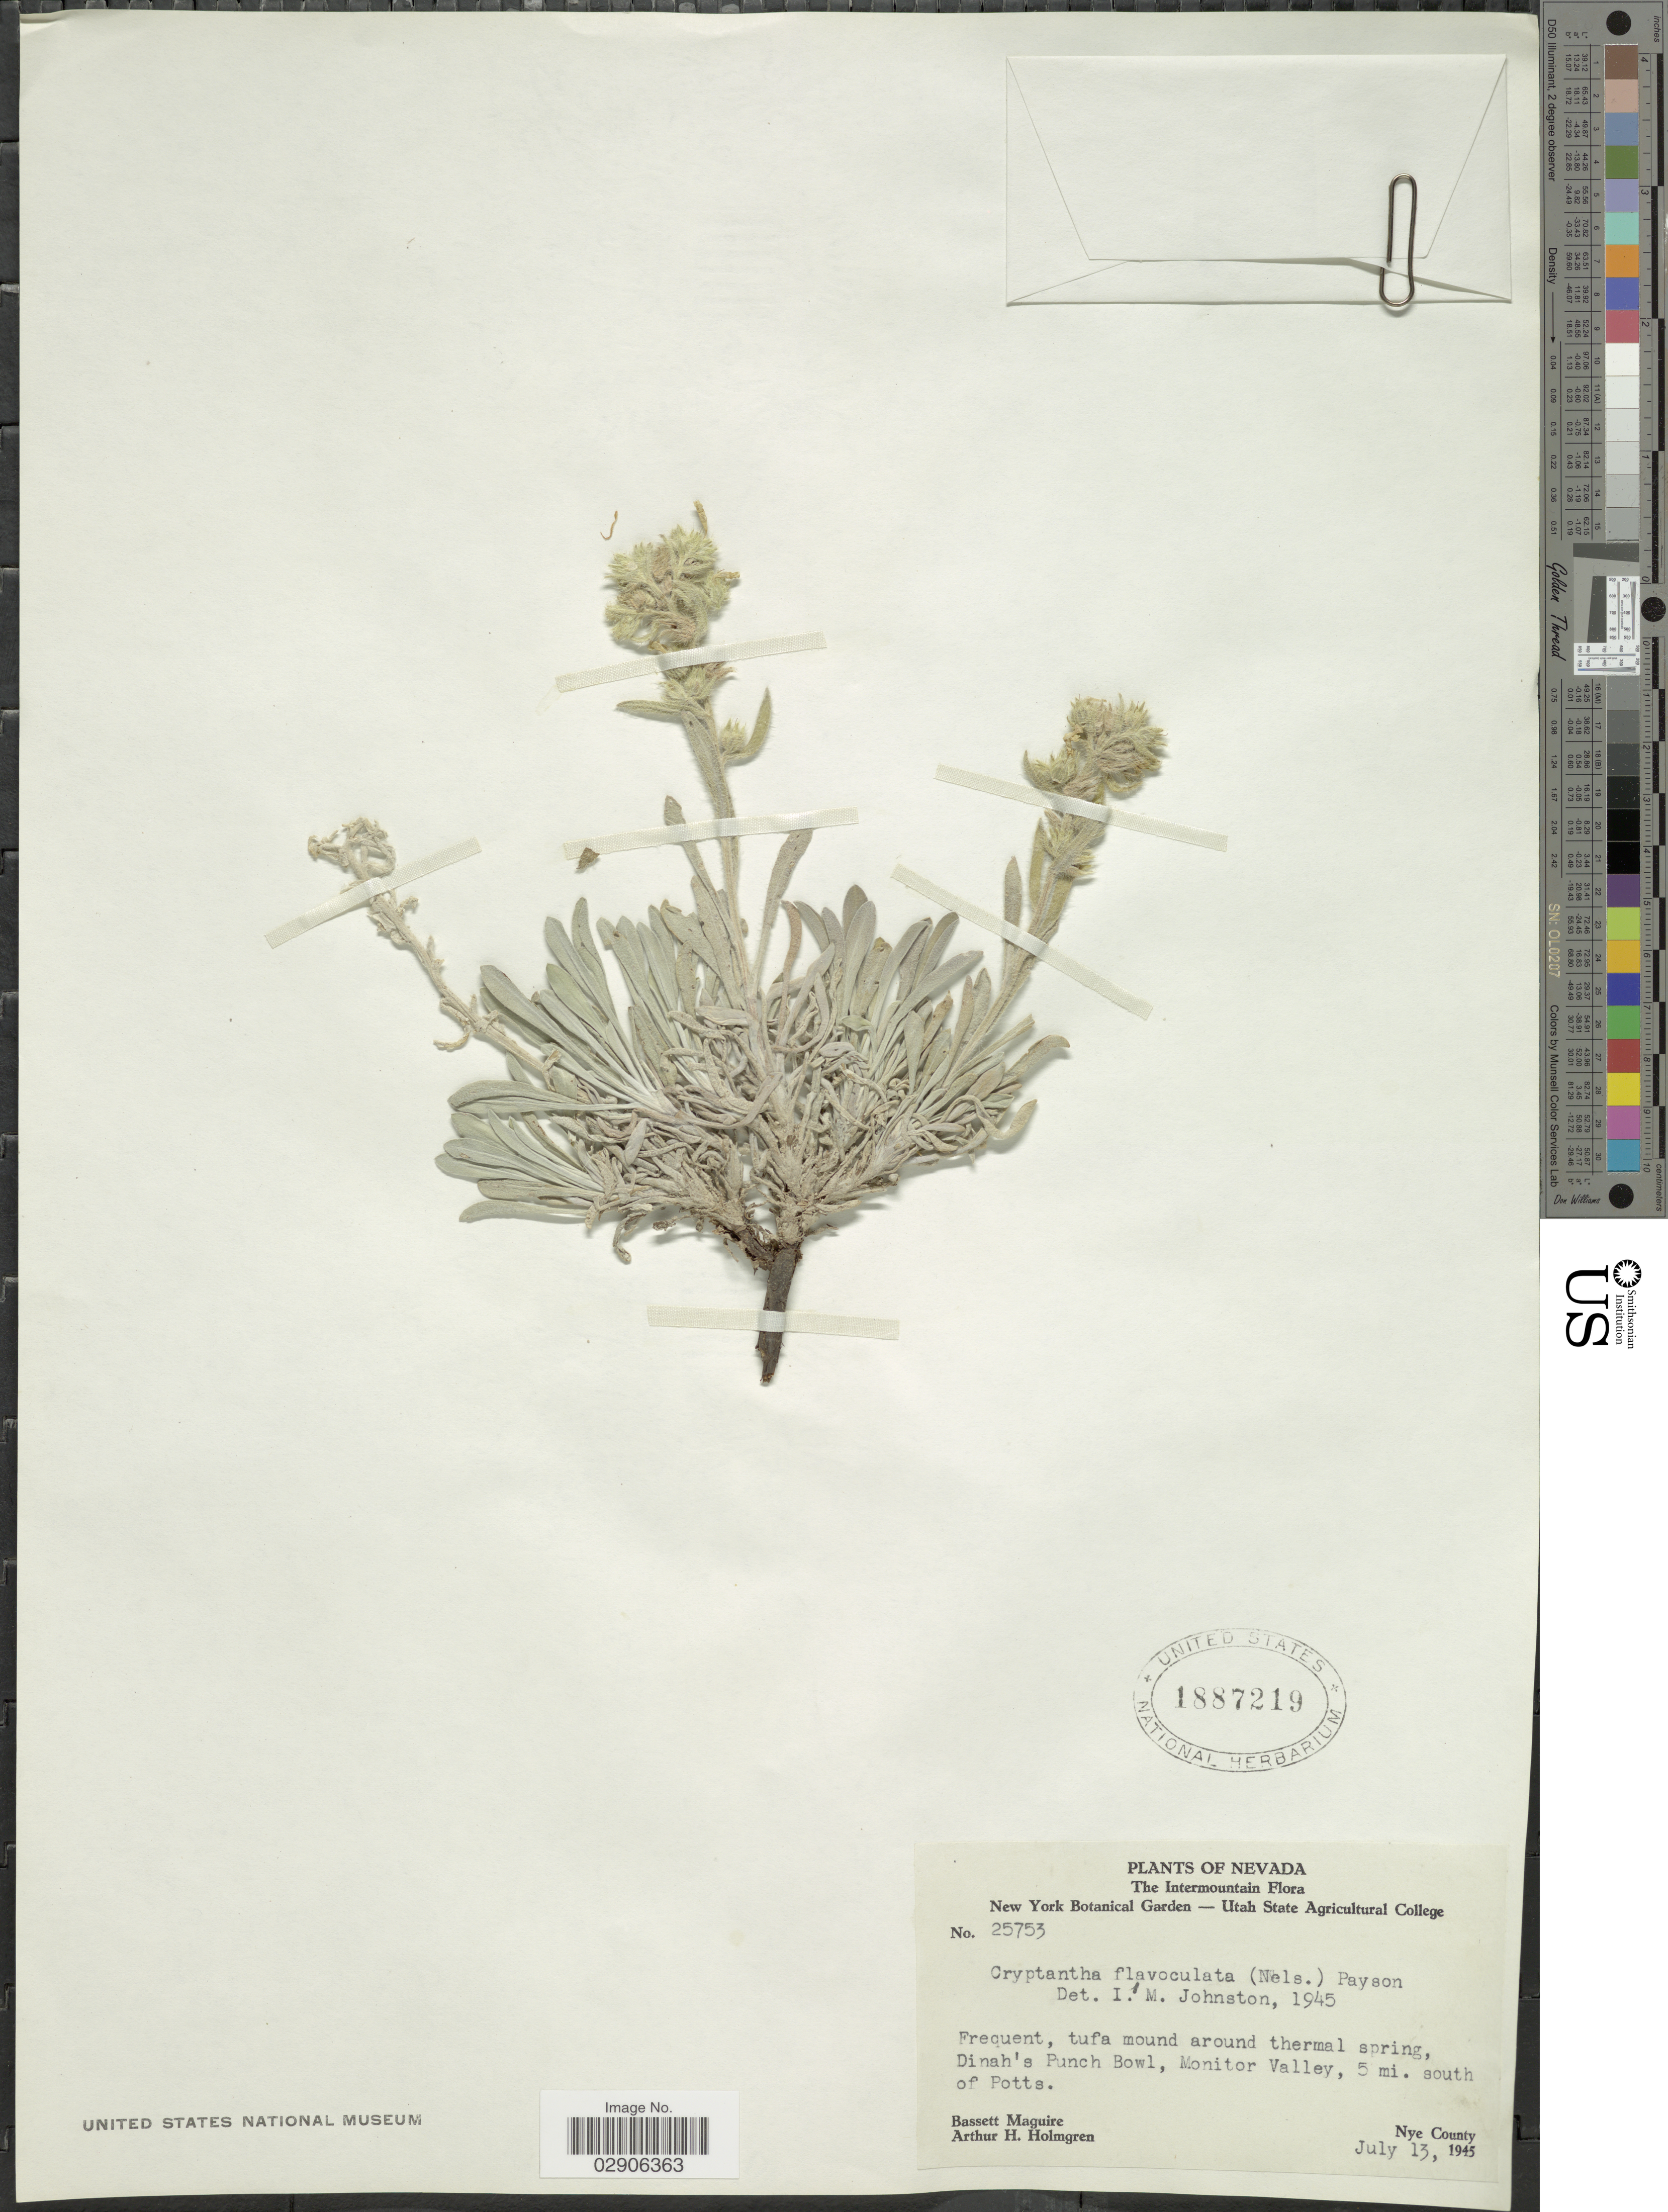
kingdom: Plantae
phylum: Tracheophyta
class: Magnoliopsida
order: Boraginales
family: Boraginaceae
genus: Cryptantha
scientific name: Cryptantha flavoculata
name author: (A. Nelson) Payson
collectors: B. Maguire & A. H. Holmgren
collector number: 25753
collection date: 1945-07-13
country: United States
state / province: Nevada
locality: The Intermountain. Frequent, tufa mound around thermal spring, Dinah's Punch Bowl, Monitor Valley, 5 mi. south of Potts. Nye County.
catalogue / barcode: US 1887219